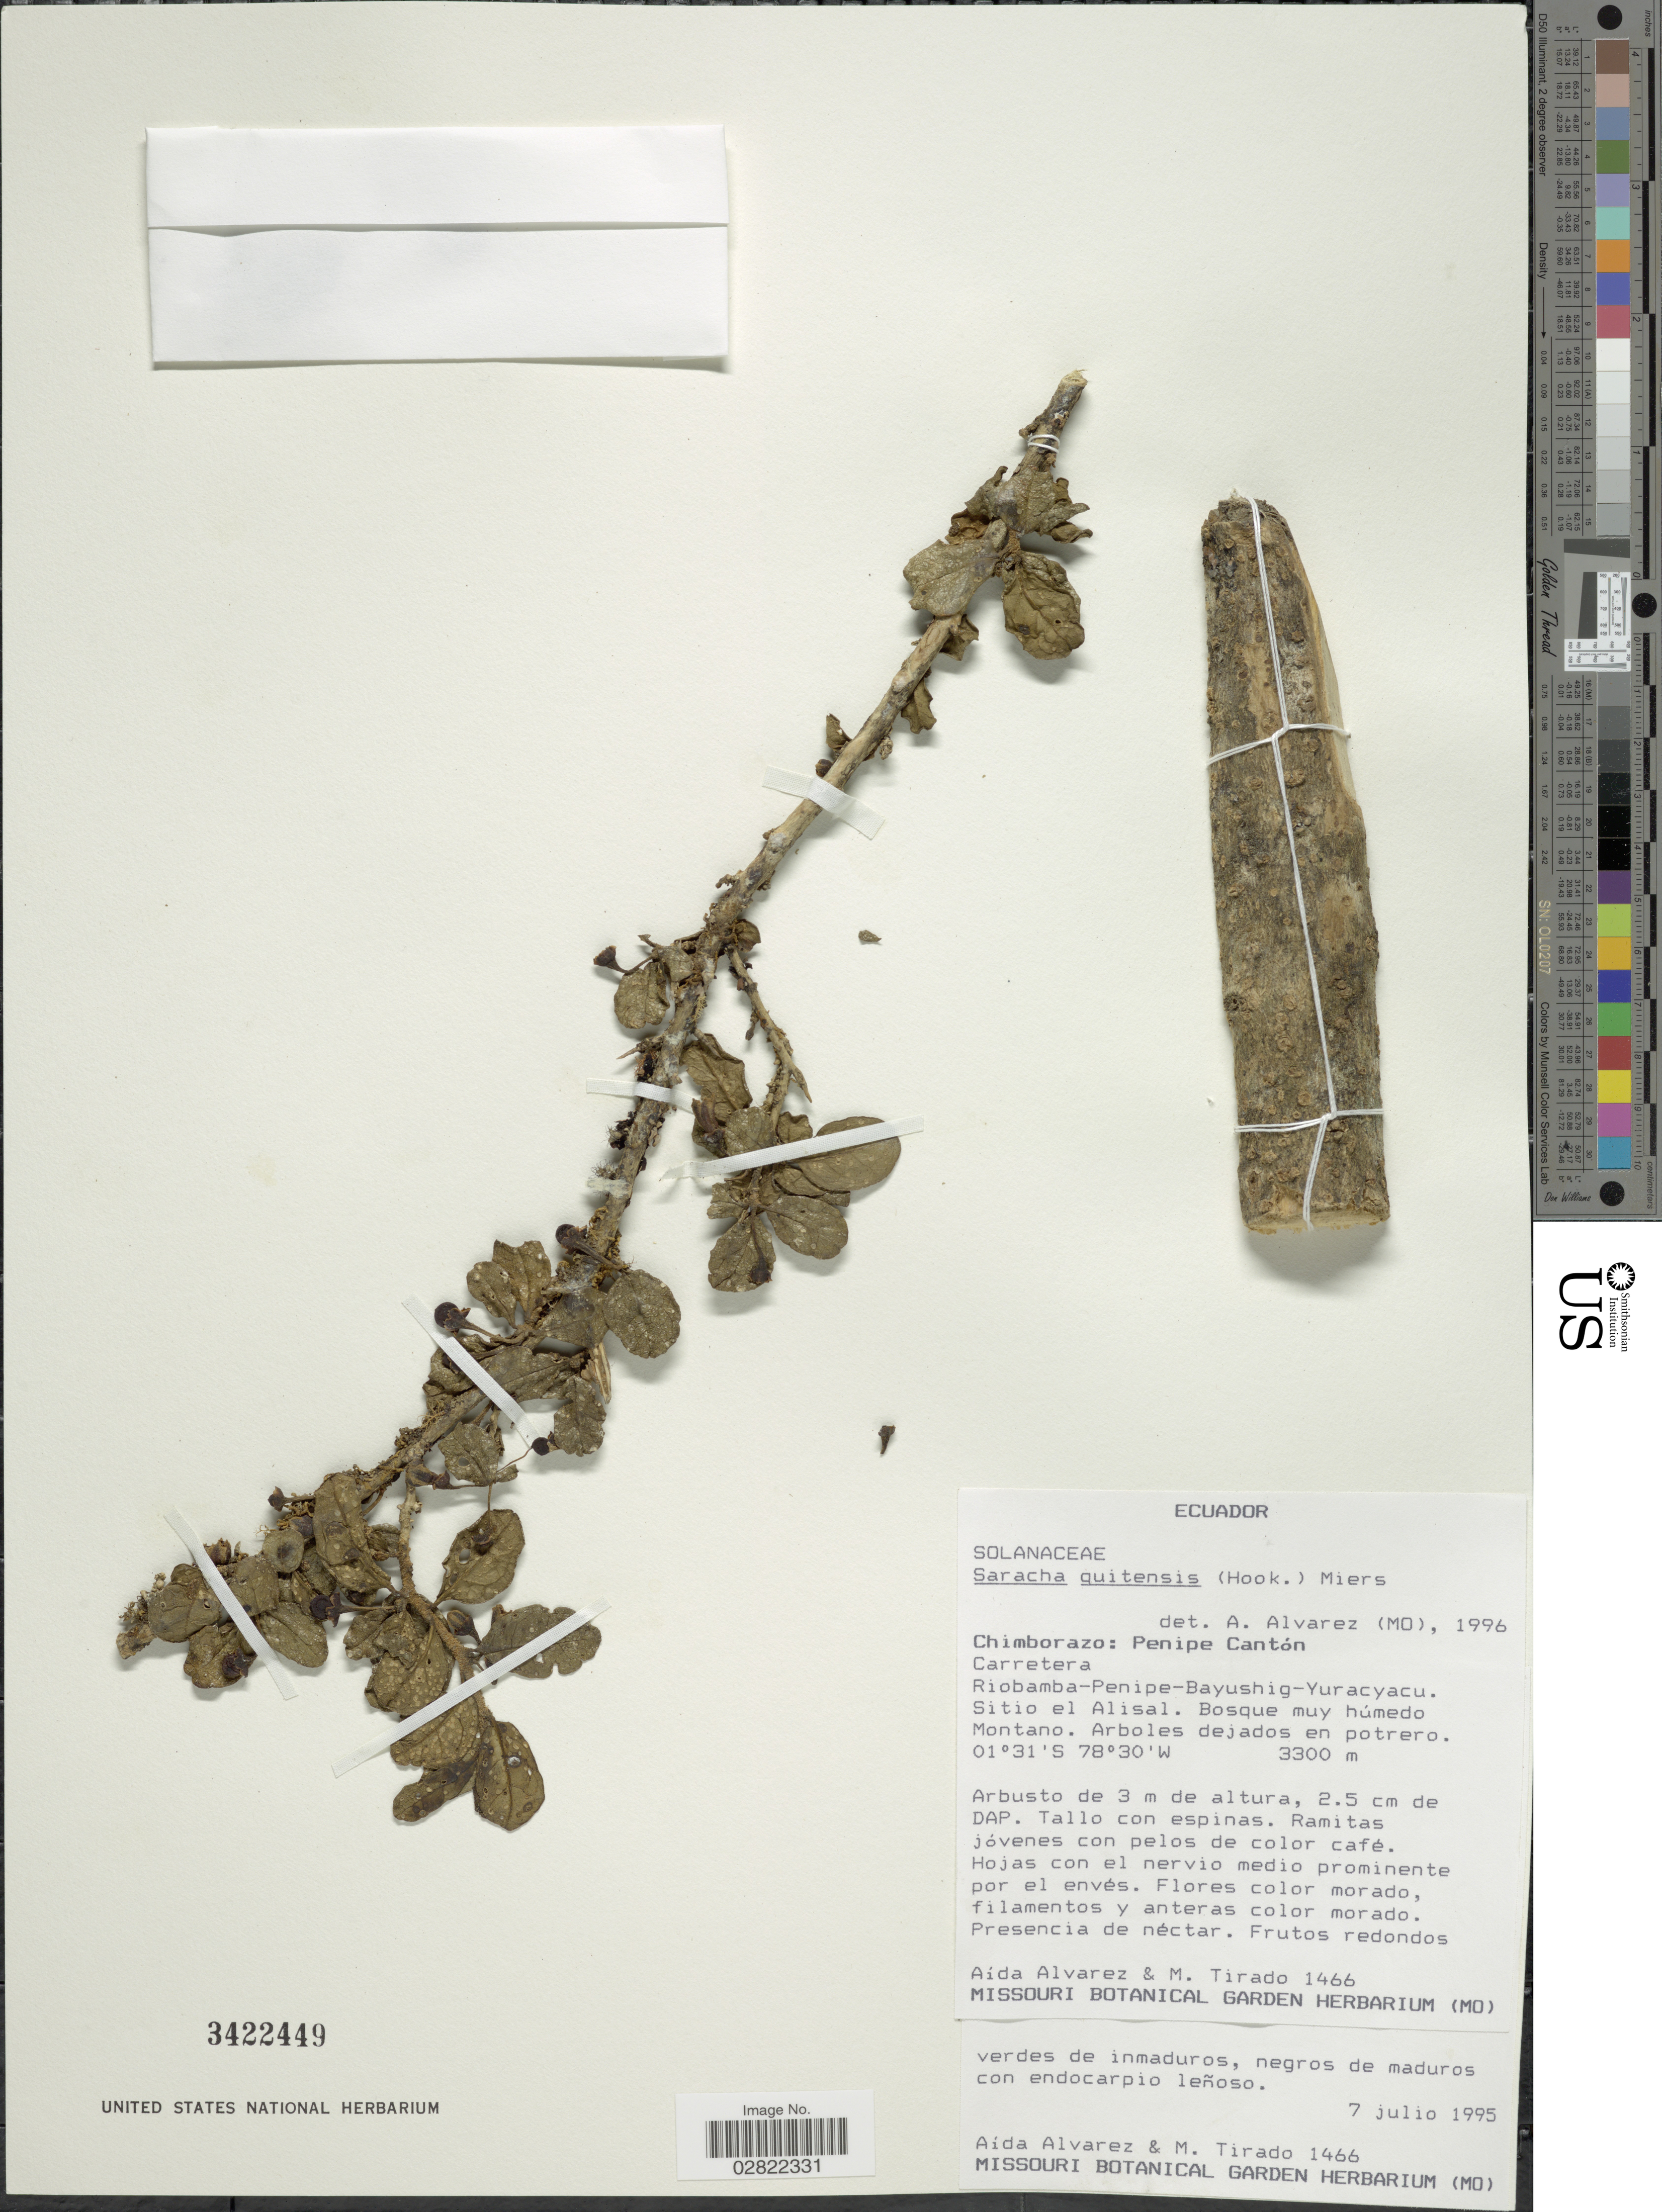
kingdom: Plantae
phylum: Tracheophyta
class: Magnoliopsida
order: Solanales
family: Solanaceae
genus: Saracha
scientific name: Saracha quitensis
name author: (Hook.) Miers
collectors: A. Alvarez & M. Tirado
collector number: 1466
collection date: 1995-07-07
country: Ecuador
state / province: Chimborazo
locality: Chimborazo: Penipe Cantón, Riobamba-Penipe-Bayushig-Yuracyacu, Sitio el Alisal, Bosque muy húmedo Montano.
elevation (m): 3300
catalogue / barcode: US 3422449